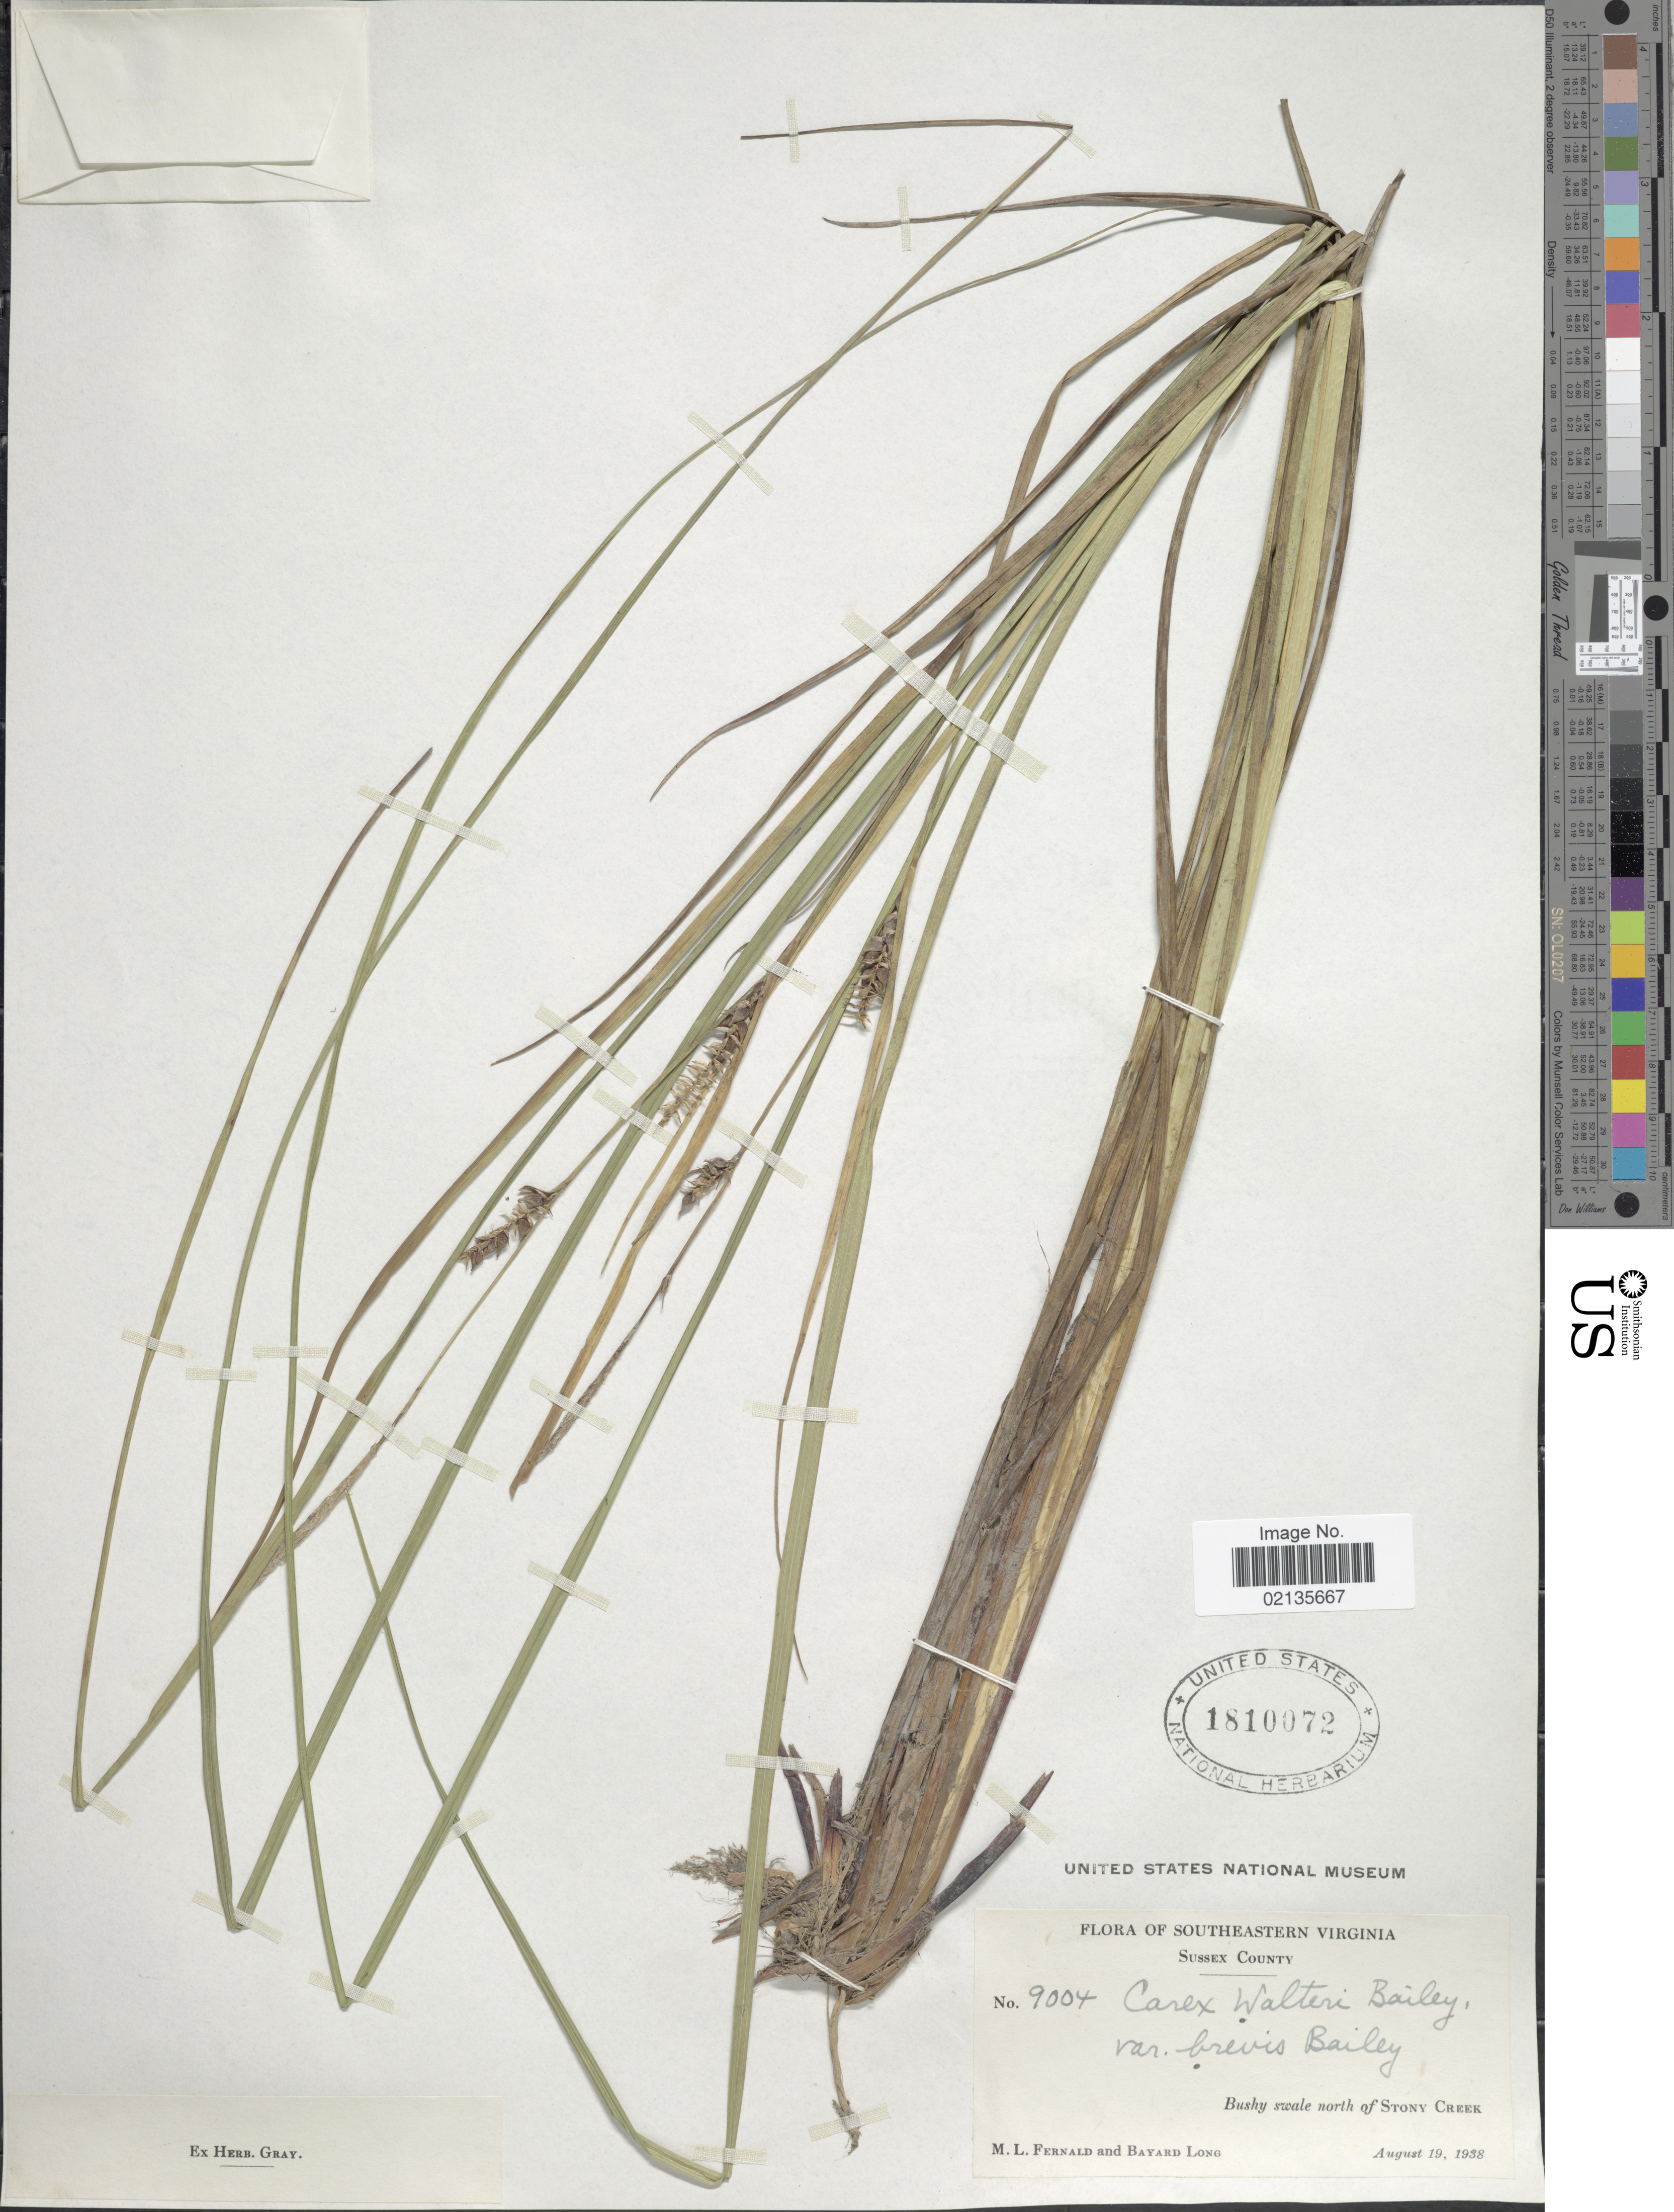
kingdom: Plantae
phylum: Tracheophyta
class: Liliopsida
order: Poales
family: Cyperaceae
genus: Carex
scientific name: Carex striata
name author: Michx.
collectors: M. L. Fernald & B. Long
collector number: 9004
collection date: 1938-09-19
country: United States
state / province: Virginia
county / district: Sussex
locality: Southeastern Virginia, Sussex County, bushy swale north of Stony Creek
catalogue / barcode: US 1810072